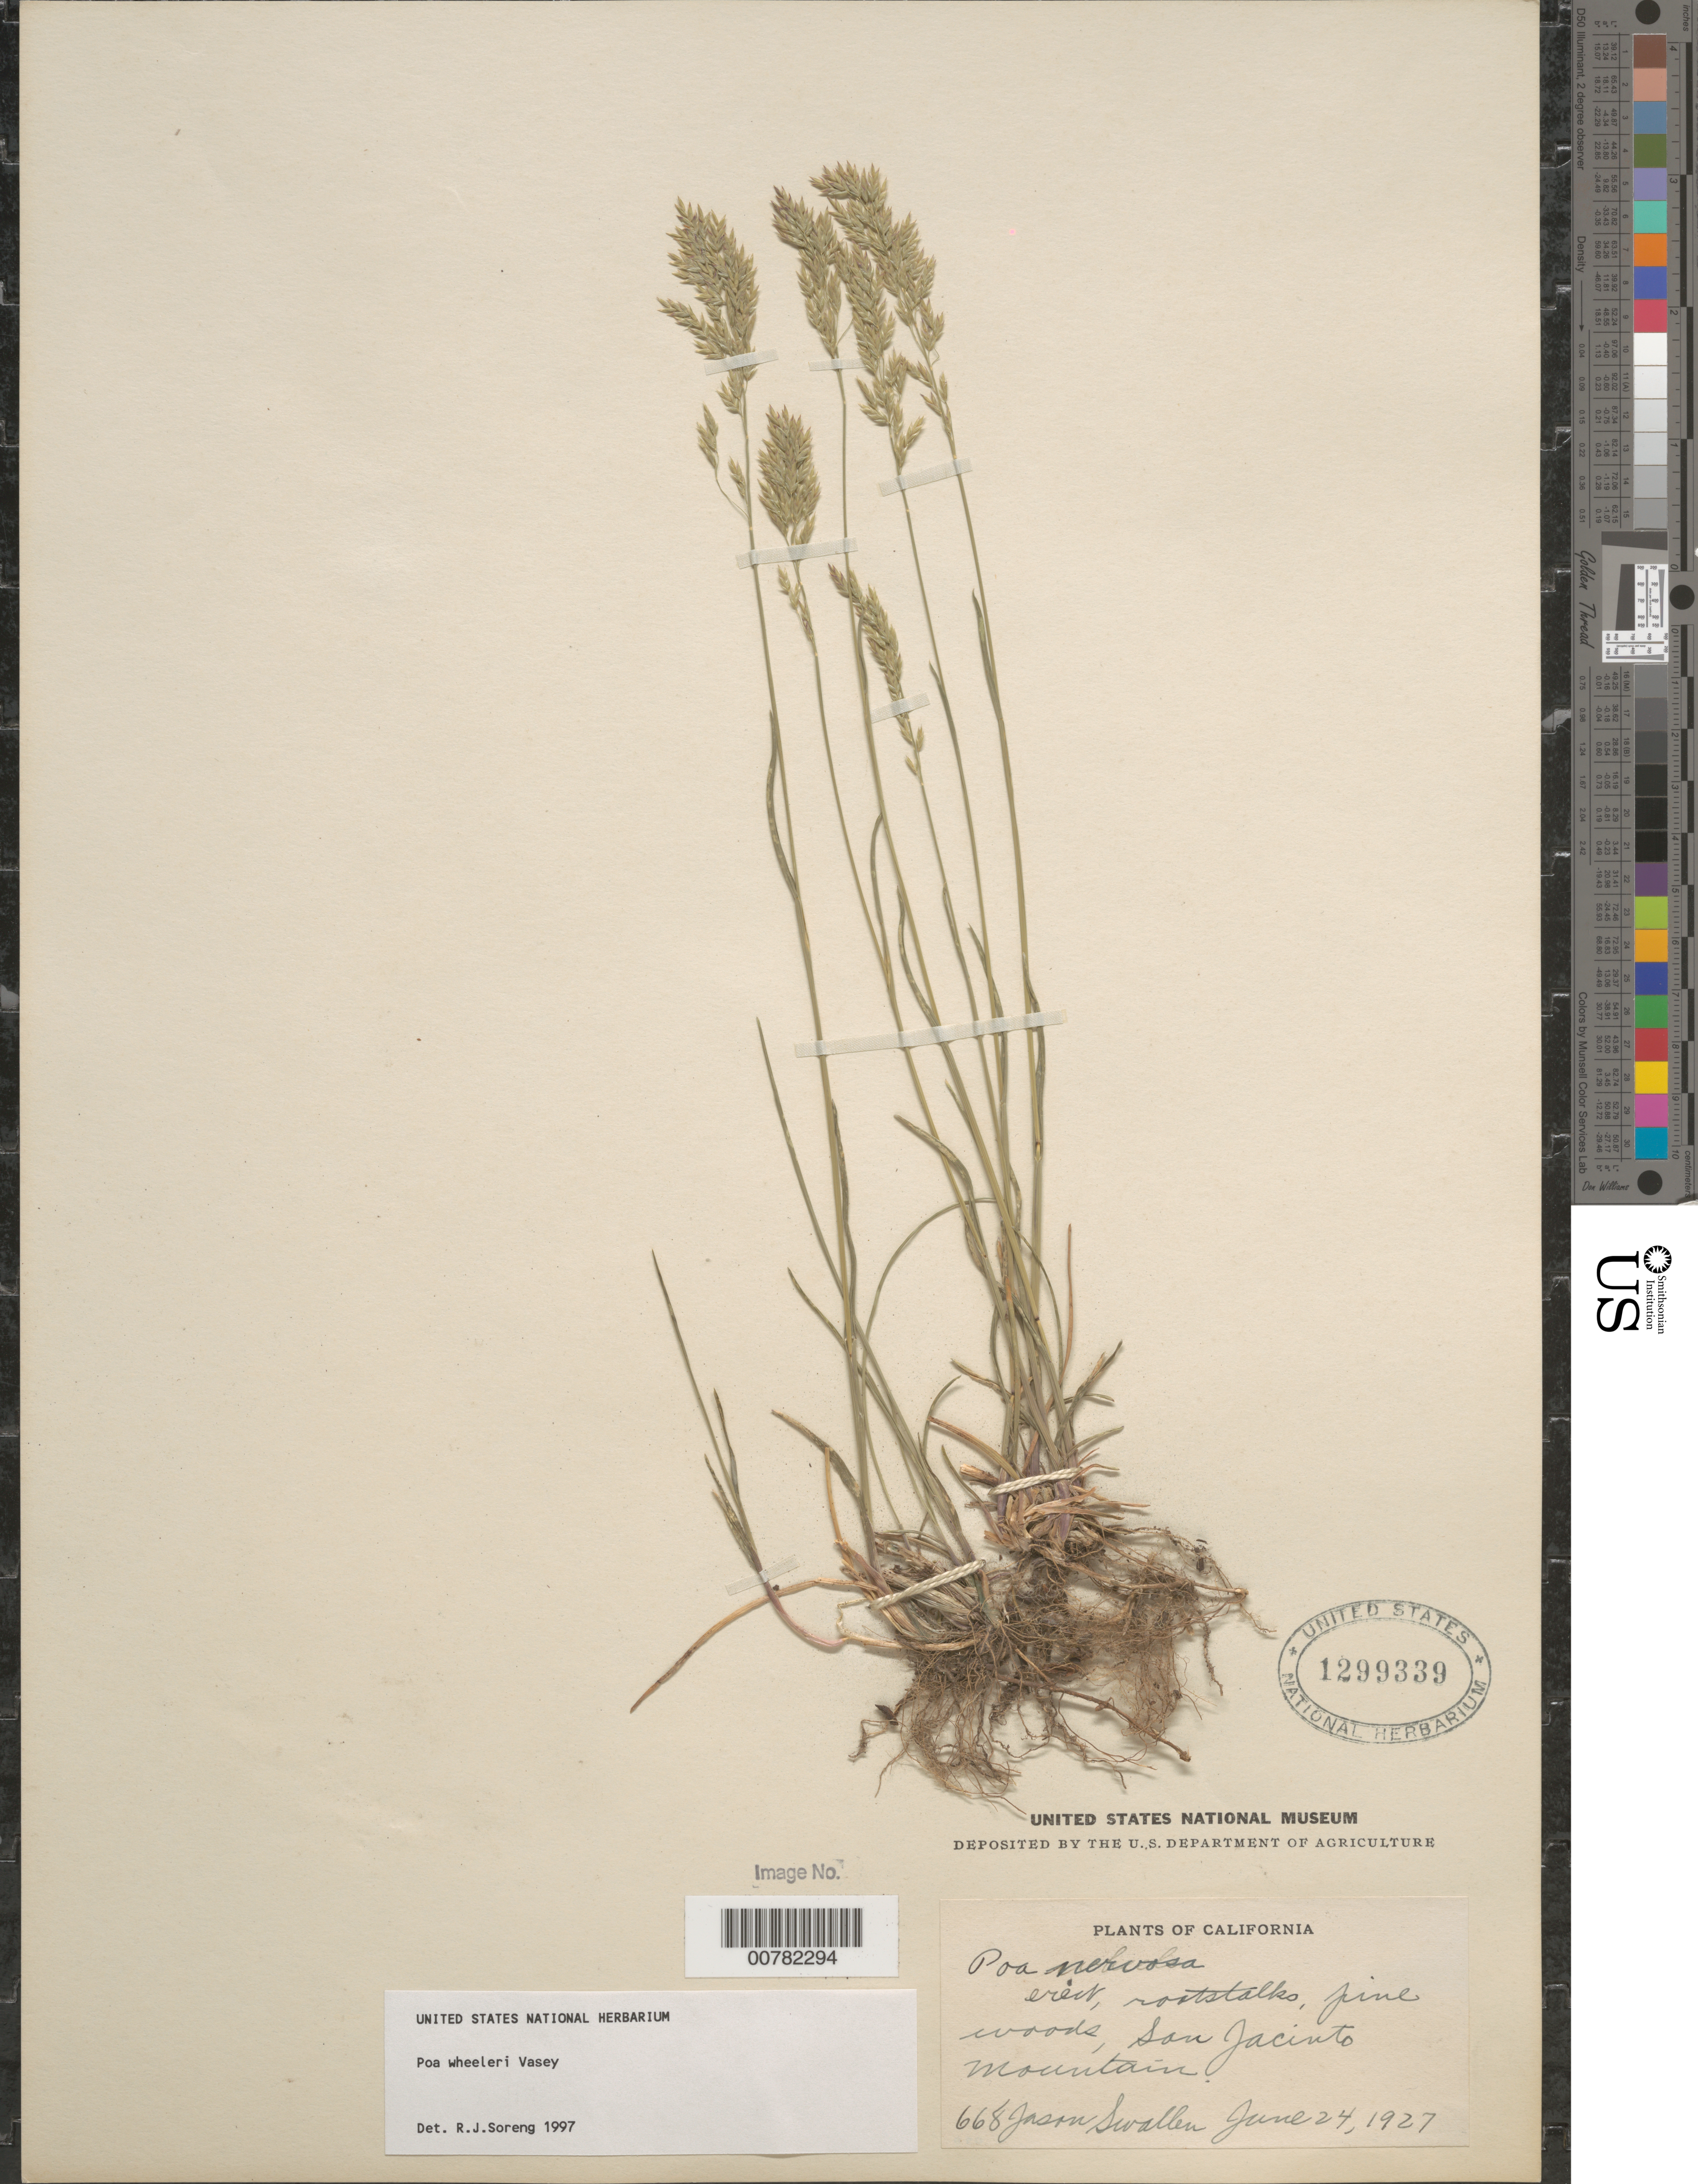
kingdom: Plantae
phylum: Tracheophyta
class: Liliopsida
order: Poales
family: Poaceae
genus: Poa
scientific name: Poa wheeleri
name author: Vasey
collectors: J. R. Swallen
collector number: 668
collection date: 1927-06-24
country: United States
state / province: California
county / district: Riverside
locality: Pine woods, San Jacinto Mountain.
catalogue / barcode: US 1299339